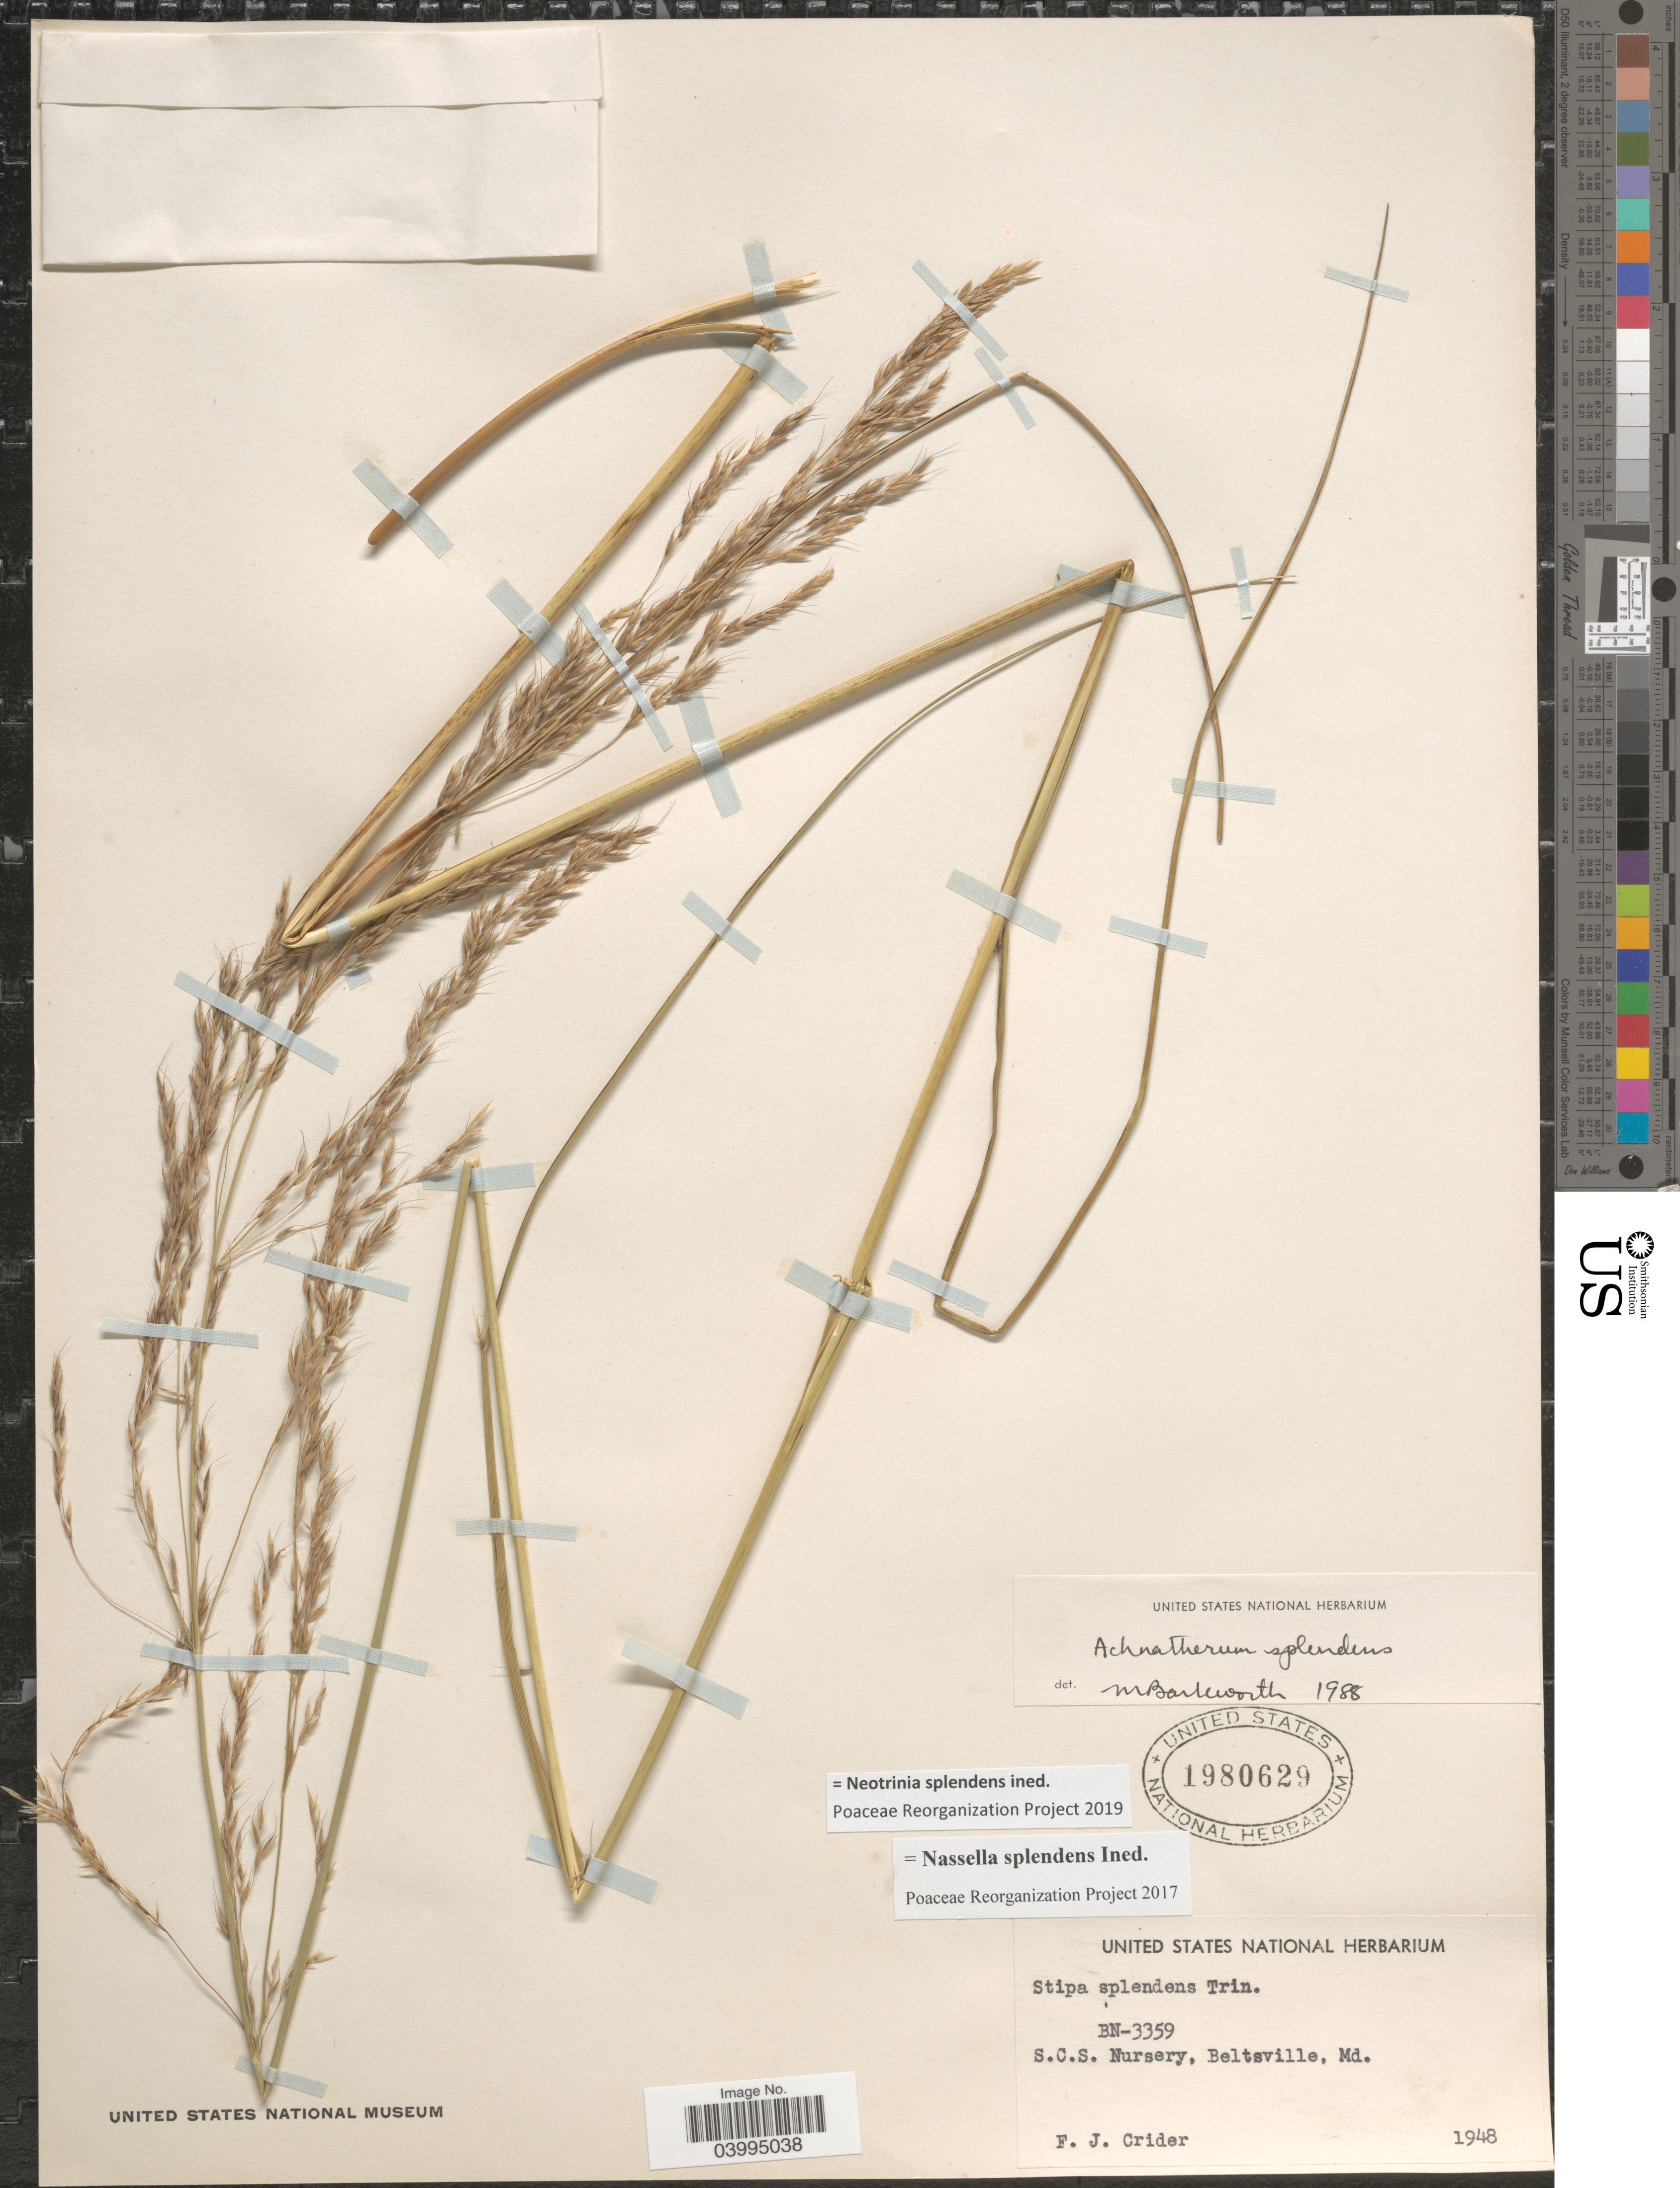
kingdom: Plantae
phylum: Tracheophyta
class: Liliopsida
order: Poales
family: Poaceae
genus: Neotrinia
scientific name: Neotrinia splendens (Trin.) M. Nobis, P.D. Gudkova & A. Nowak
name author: (Trin.)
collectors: F. Crider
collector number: BN-3359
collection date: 1948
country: United States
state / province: Maryland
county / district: Prince George's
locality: S.C.S. Nursery, Beltsville.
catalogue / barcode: US 1980629